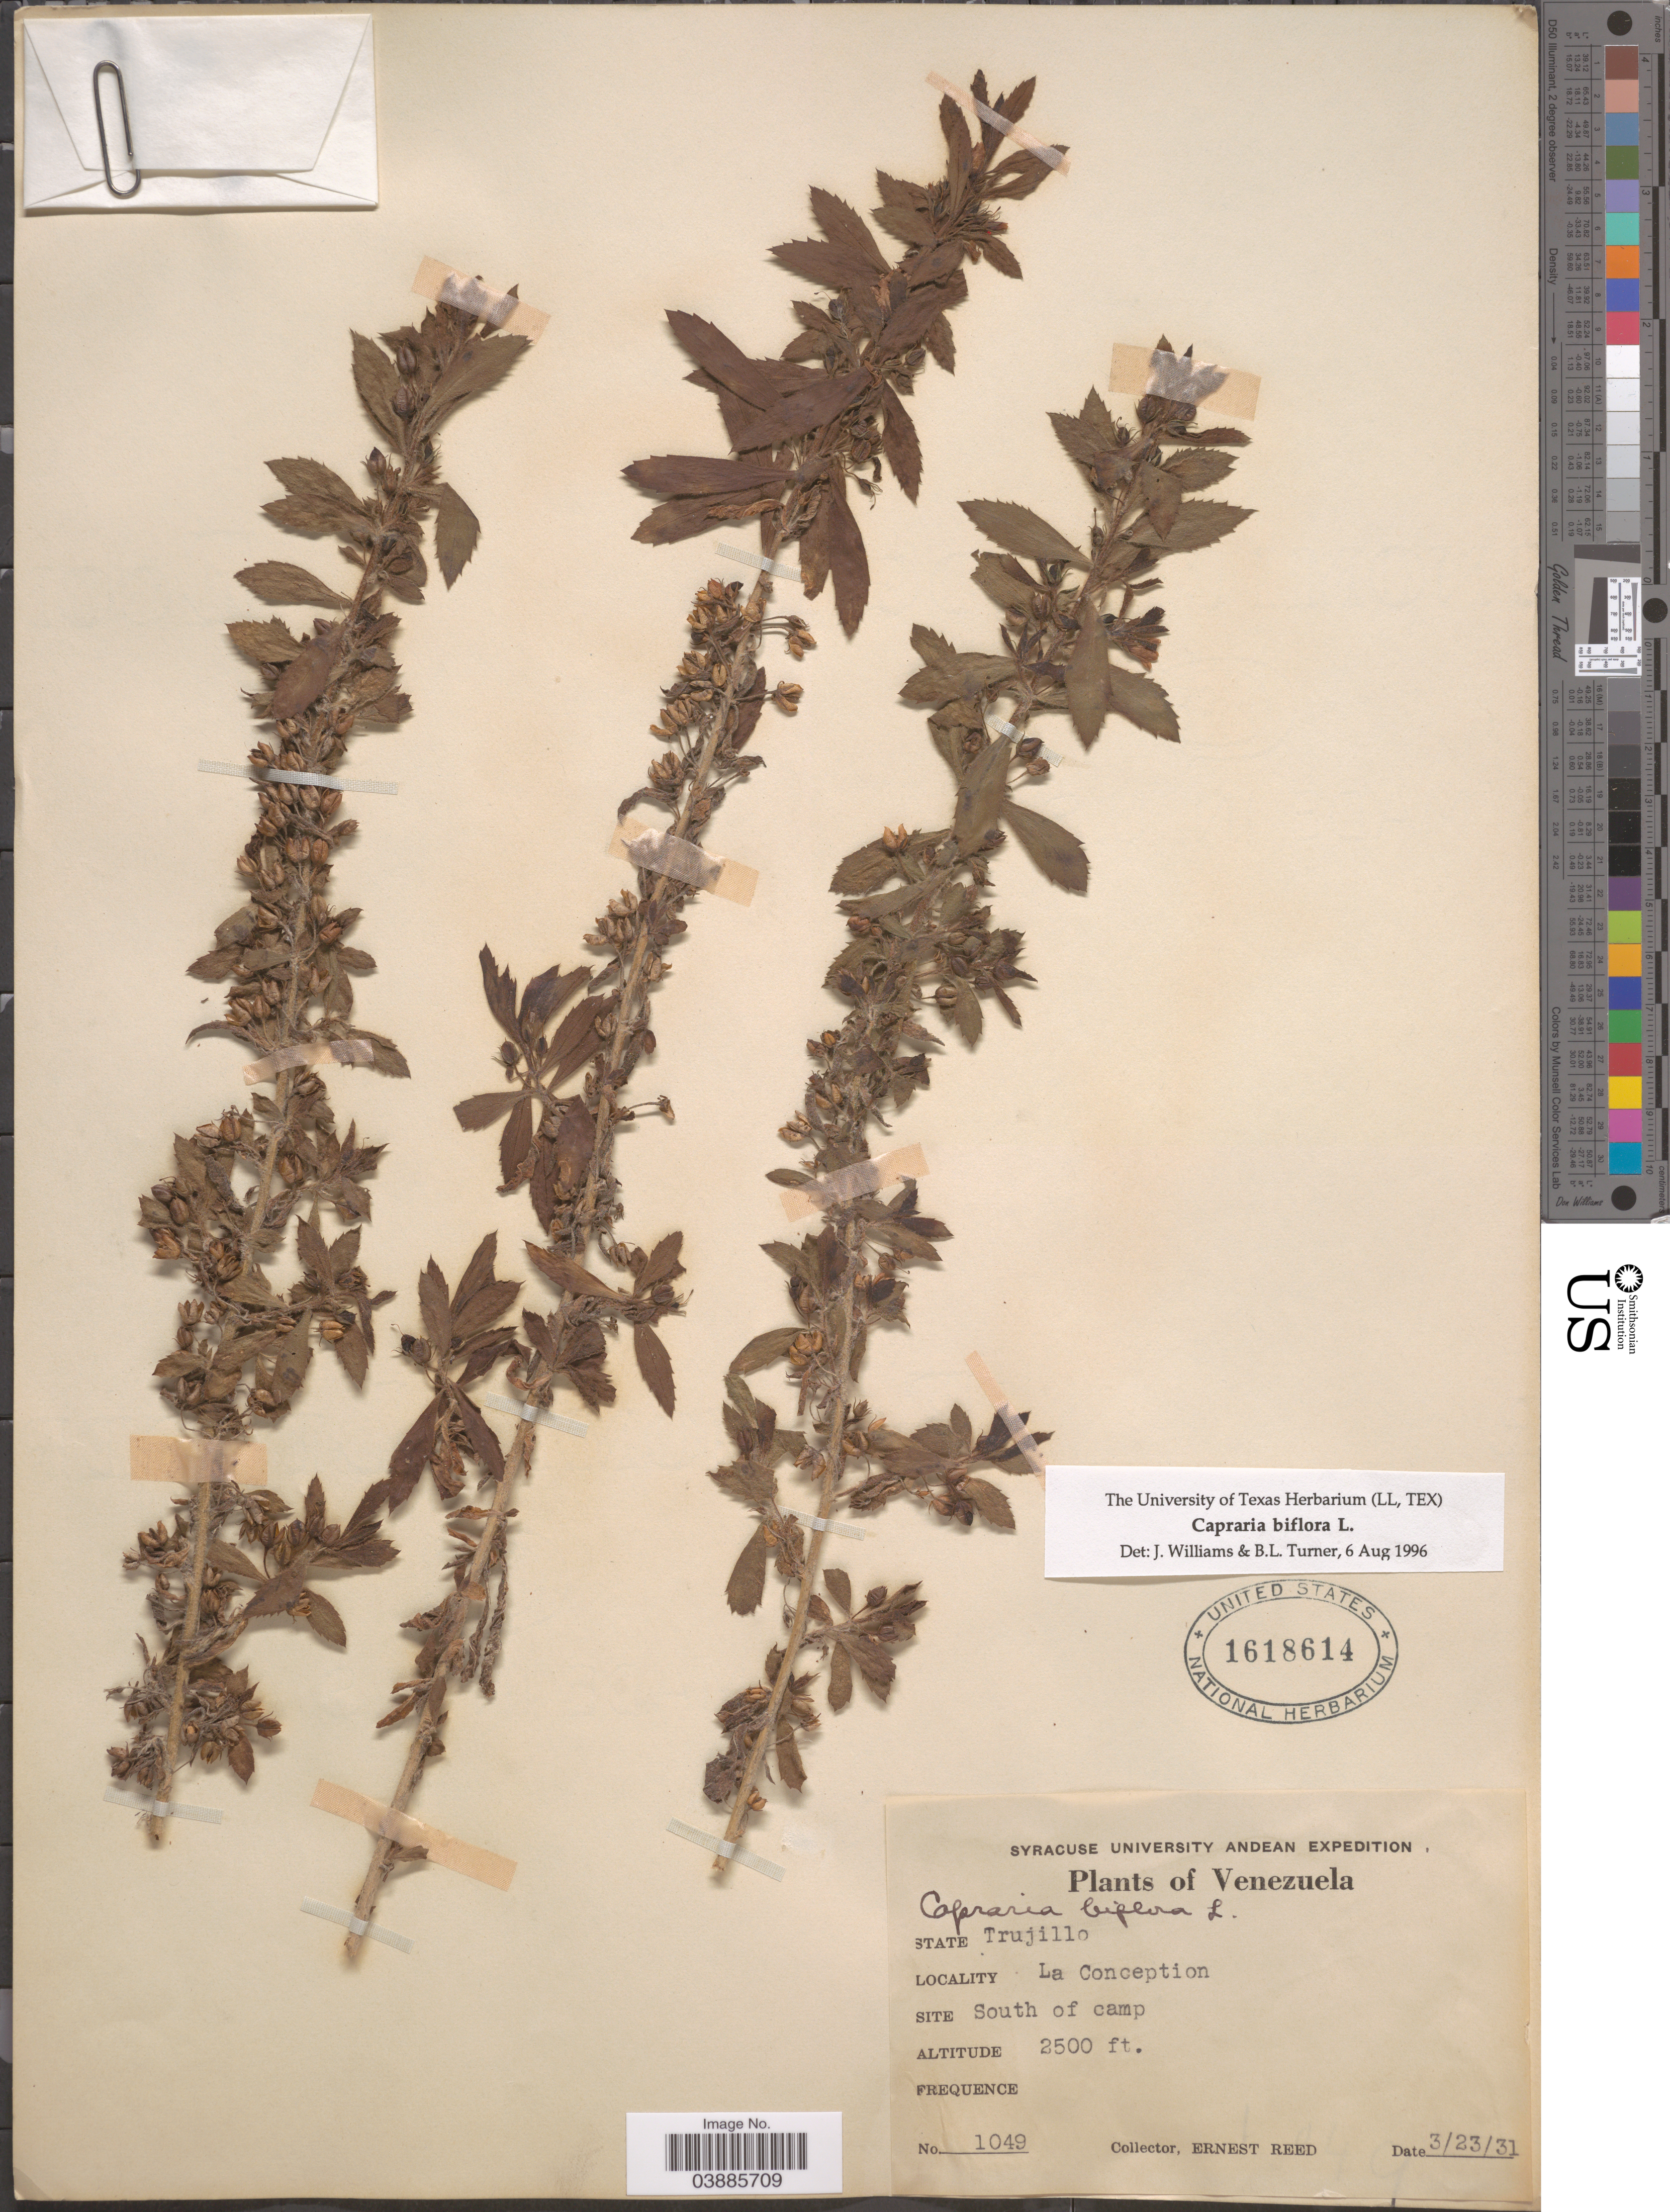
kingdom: Plantae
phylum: Tracheophyta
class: Magnoliopsida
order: Lamiales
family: Scrophulariaceae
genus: Capraria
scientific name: Capraria biflora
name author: L.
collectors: E. Reed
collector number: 1049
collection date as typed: Transcribed d/m/y: 23/3/31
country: Venezuela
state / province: Trujillo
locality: La Conception. South of camp.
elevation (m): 762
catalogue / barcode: US 1618614